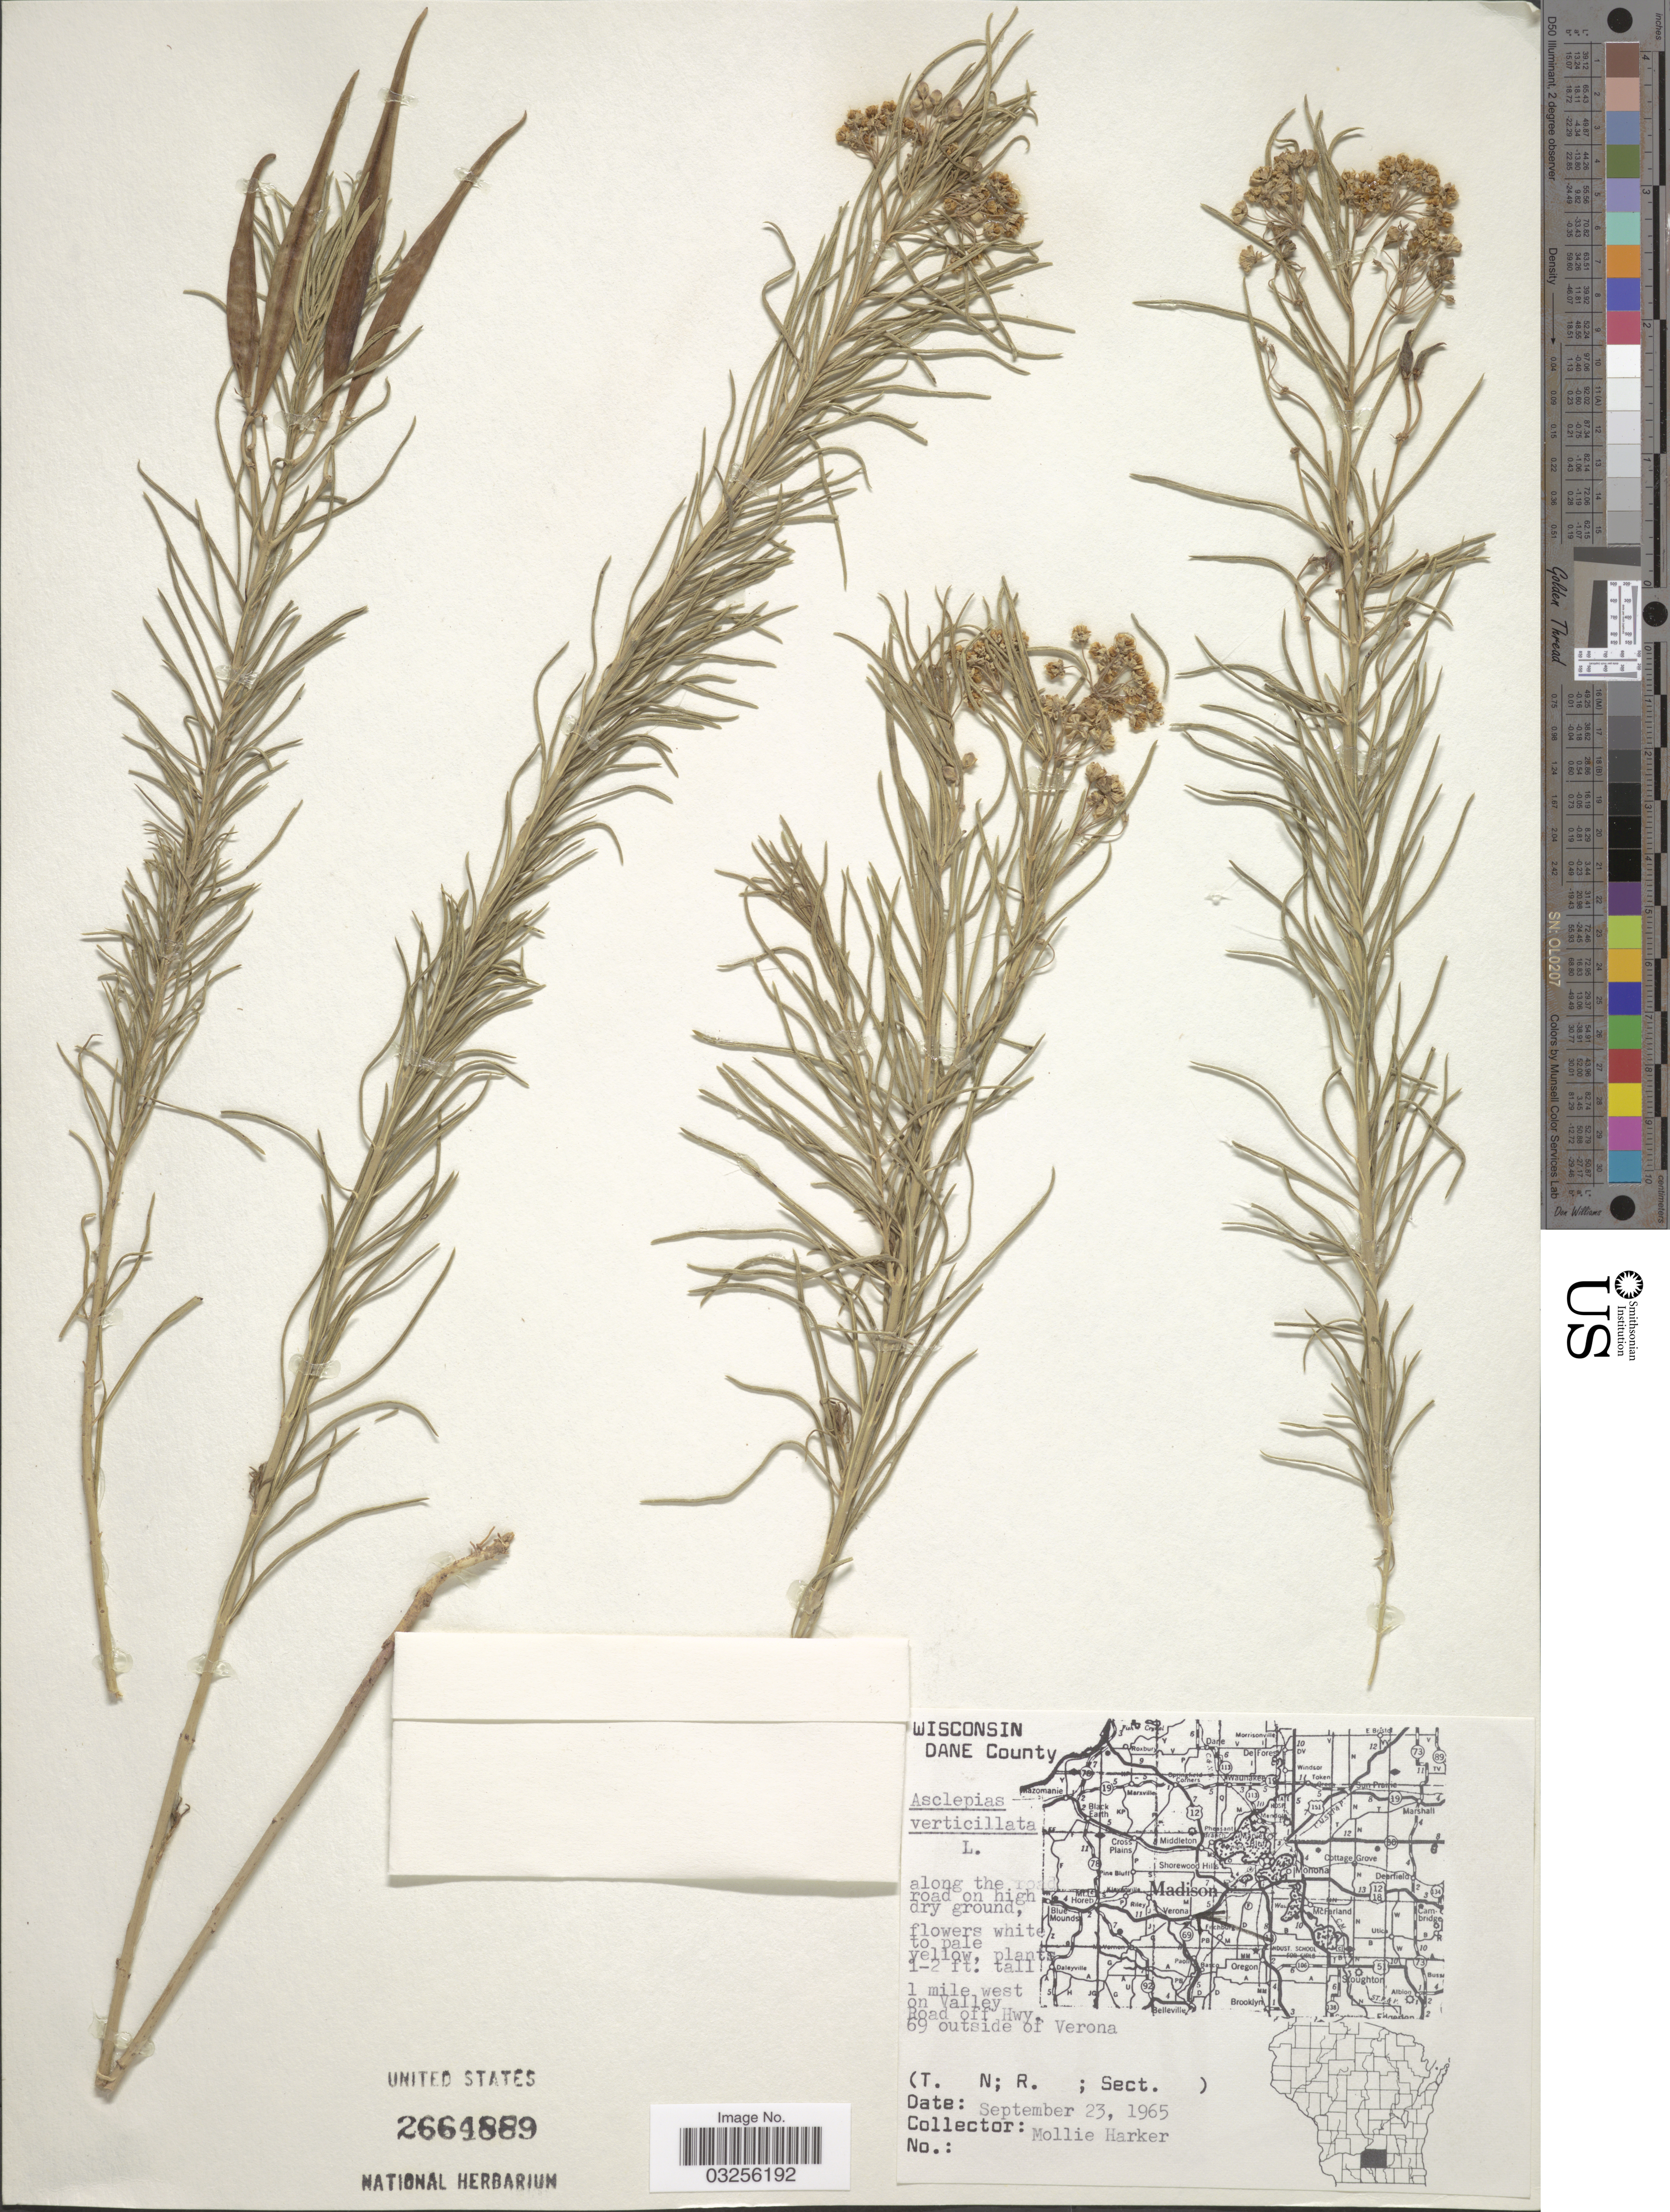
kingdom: Plantae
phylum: Tracheophyta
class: Magnoliopsida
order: Gentianales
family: Apocynaceae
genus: Asclepias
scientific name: Asclepias verticillata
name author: L.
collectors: M. Harker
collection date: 1965-09-23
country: United States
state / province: Wisconsin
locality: Dane County. 1 mile west on Valley Road off Hwy. 69 outside of Verona. (T. N; R. ; Sect.).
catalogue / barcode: US 2664889